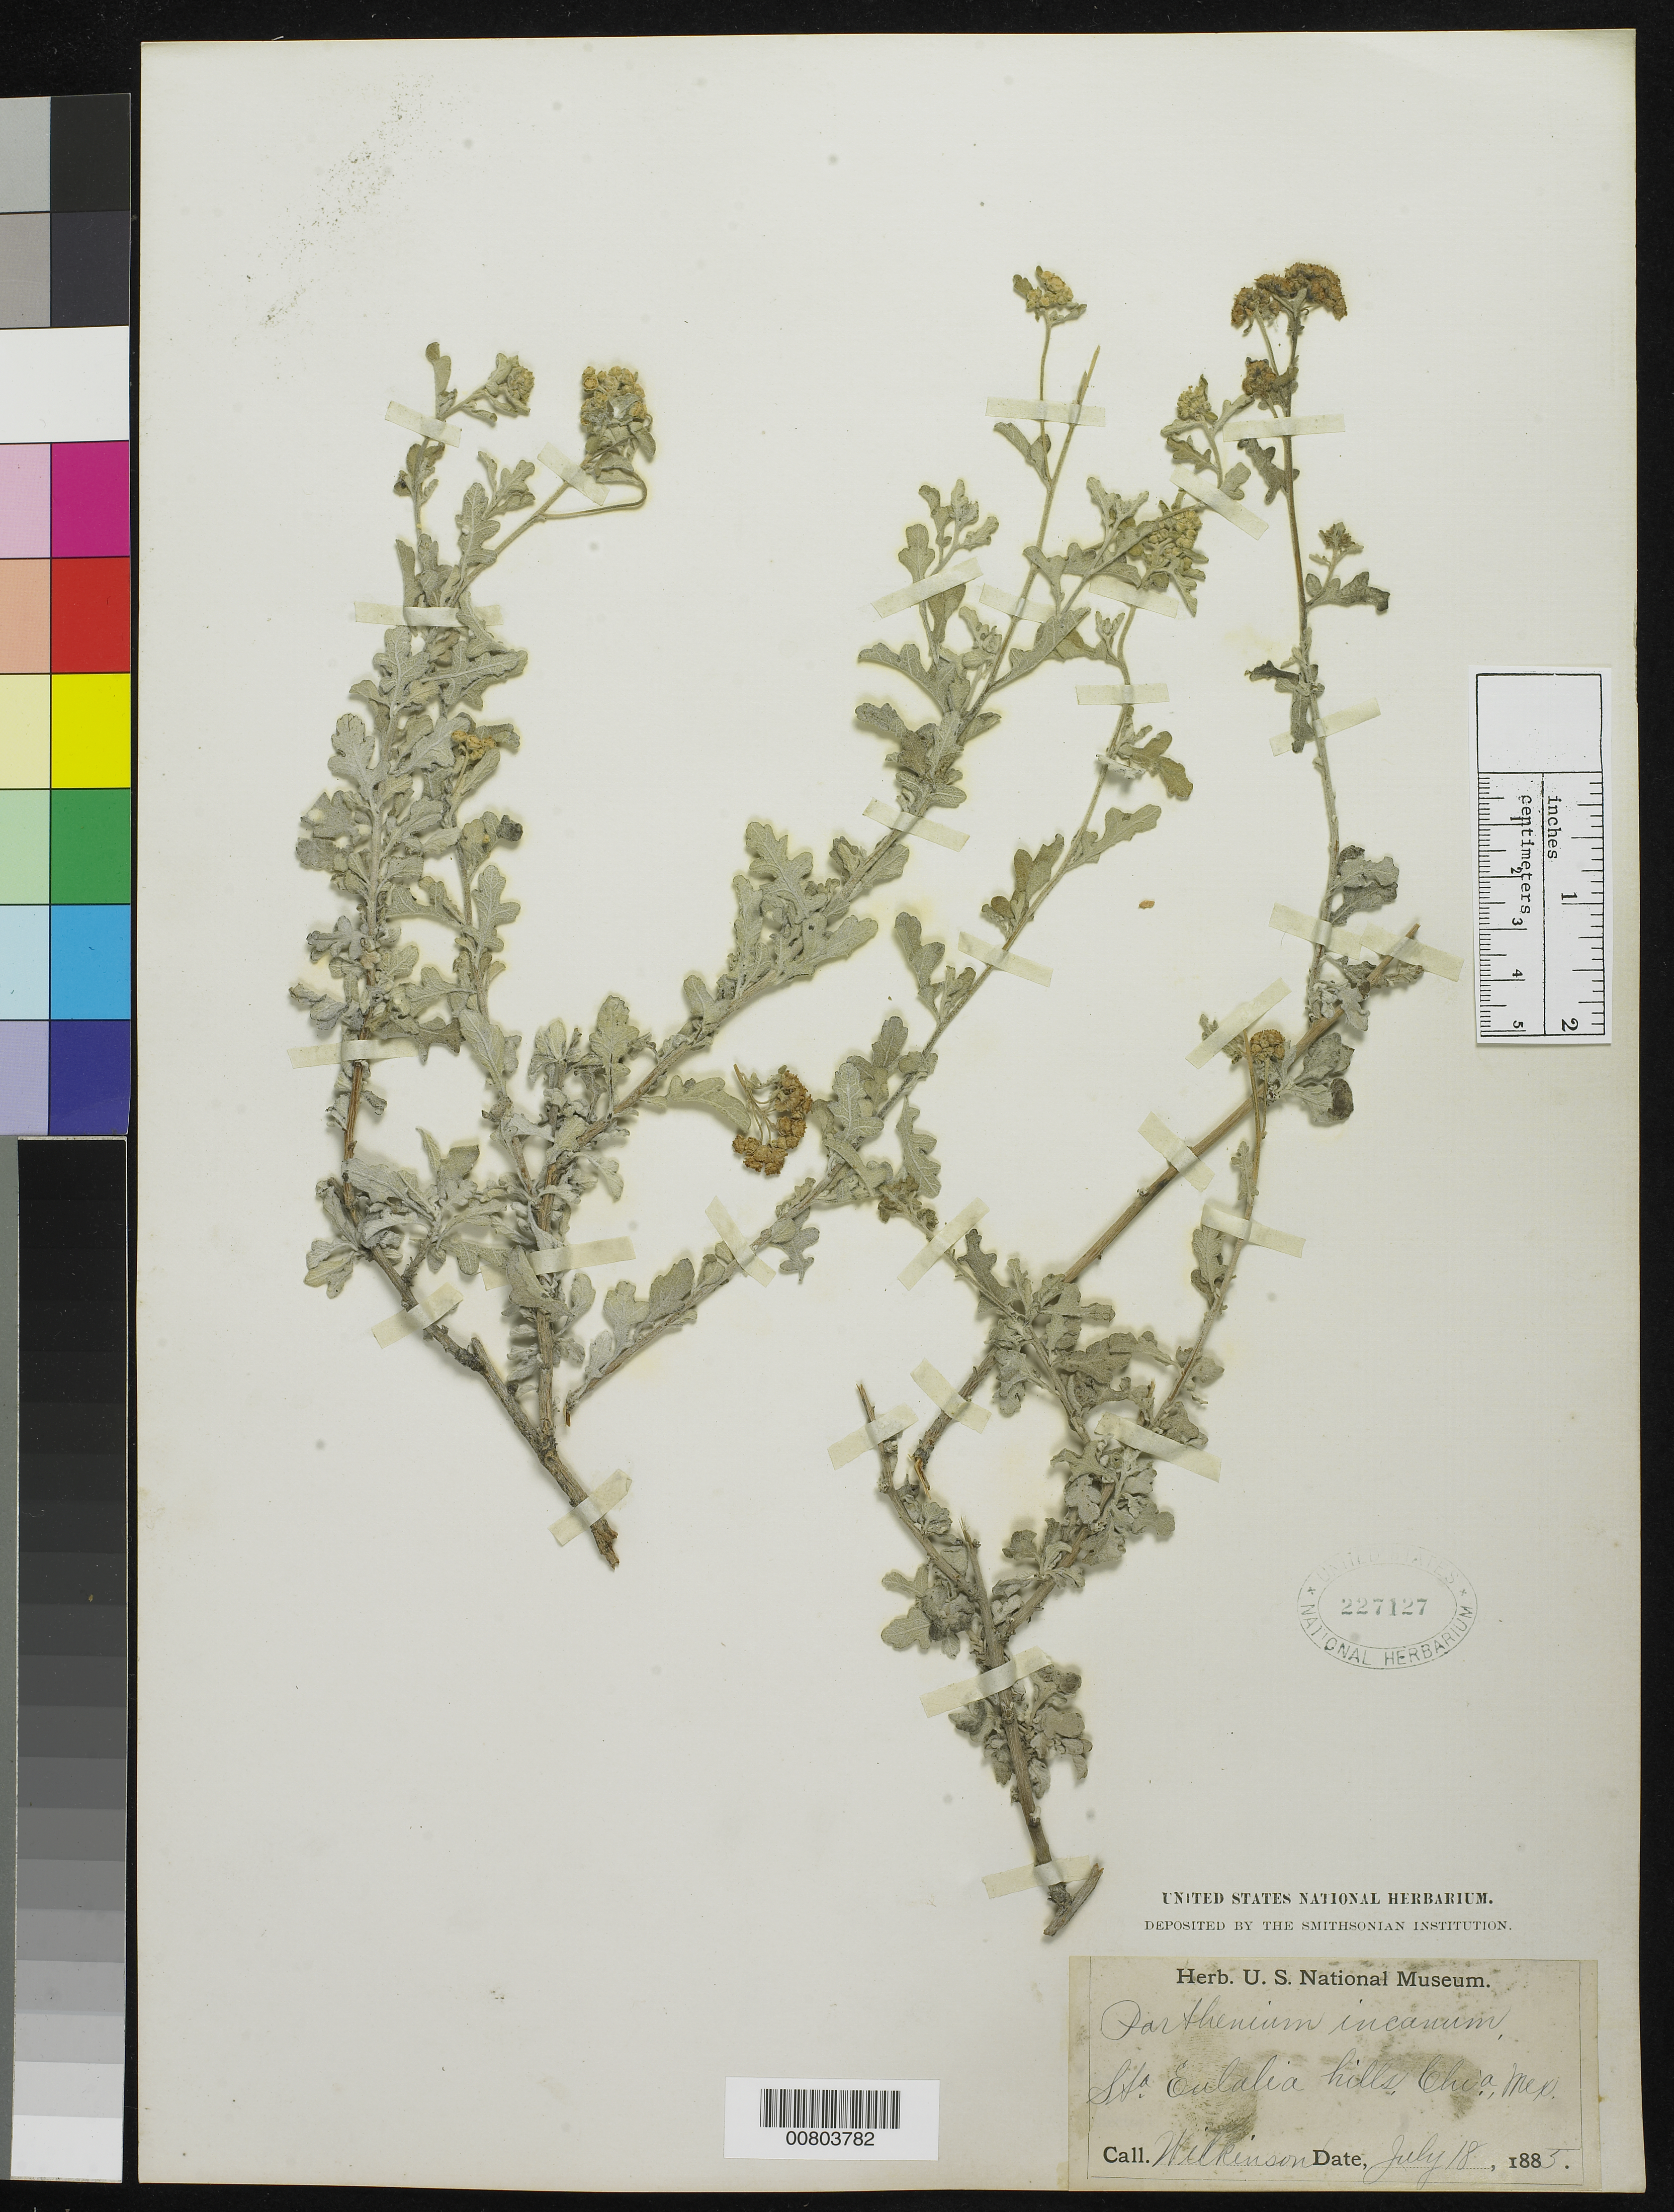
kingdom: Plantae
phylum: Tracheophyta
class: Magnoliopsida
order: Asterales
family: Asteraceae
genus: Parthenium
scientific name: Parthenium incanum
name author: Kunth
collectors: E. Wilkinson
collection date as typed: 18 Jul 1885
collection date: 1885-07-18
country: Mexico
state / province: Chihuahua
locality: Sta. Eulalia hills, Chihuahua.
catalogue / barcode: US 227127